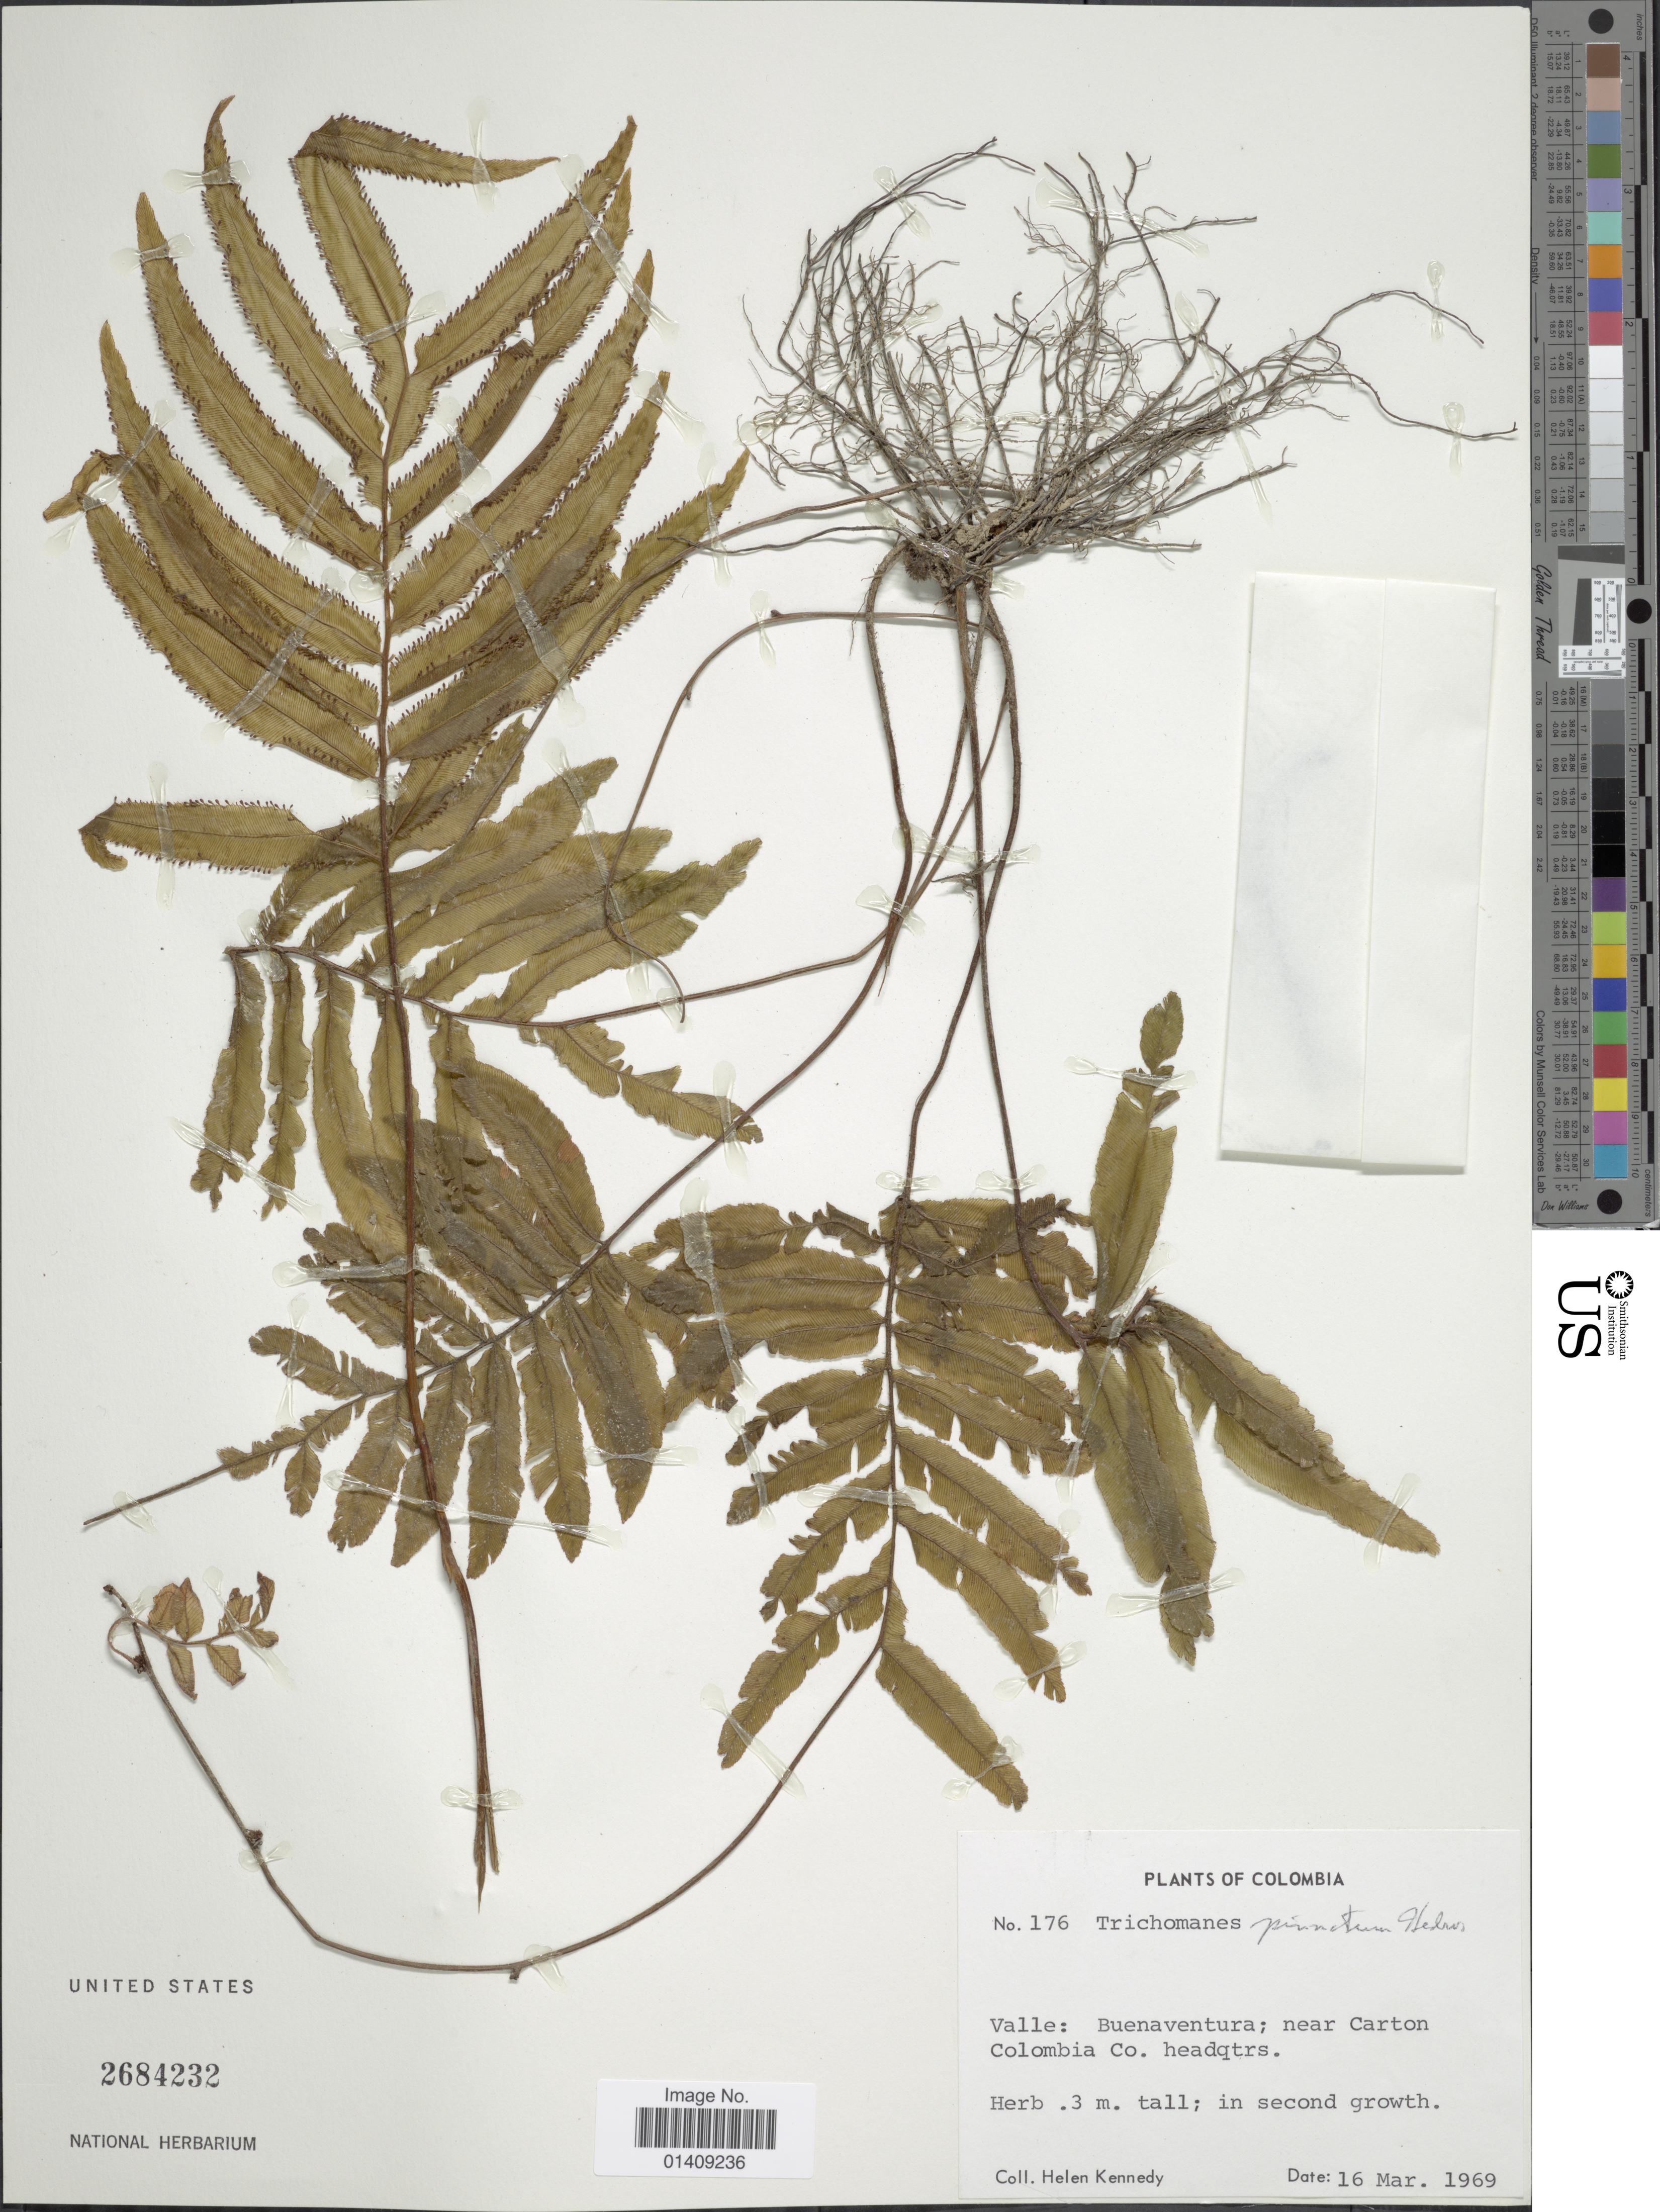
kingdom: Plantae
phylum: Tracheophyta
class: Polypodiopsida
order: Hymenophyllales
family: Hymenophyllaceae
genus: Trichomanes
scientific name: Trichomanes pinnatum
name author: Hedw.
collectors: H. Kennedy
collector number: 176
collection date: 1969-03-16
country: Colombia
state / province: Valle del Cauca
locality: Valle: Buenaventura near Carton Colombia co headqtrs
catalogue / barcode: US 2684232